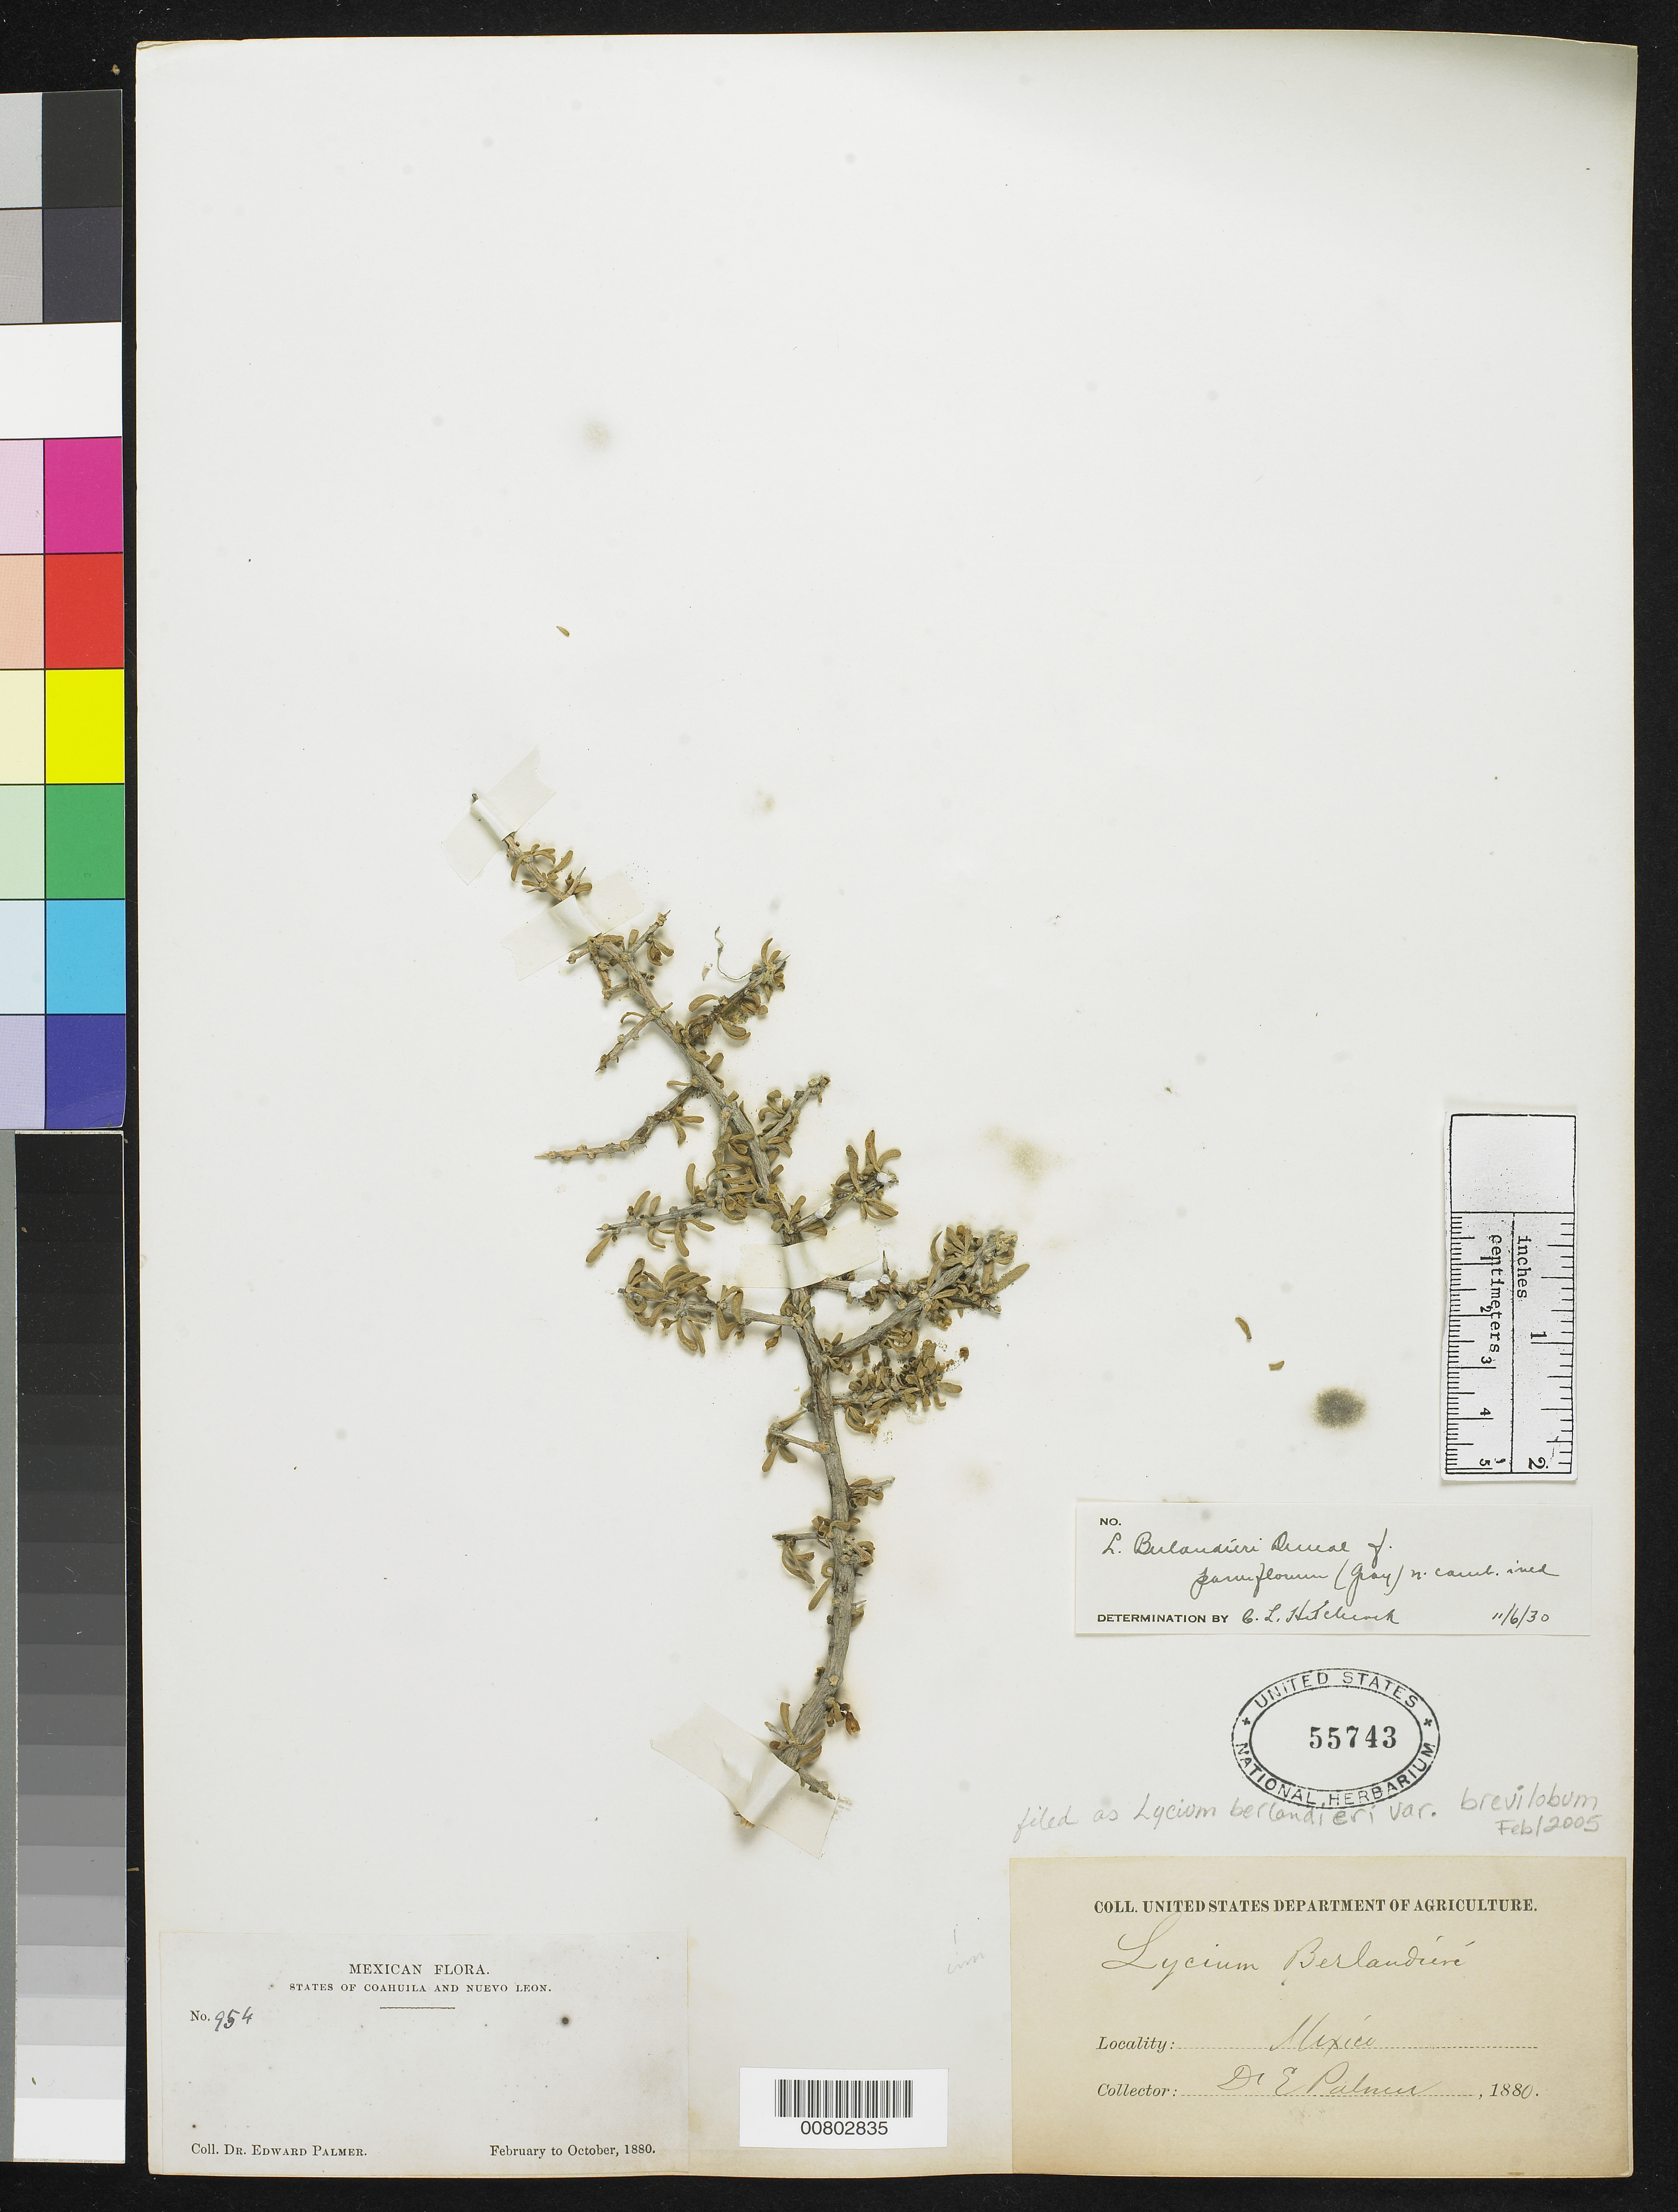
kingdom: Plantae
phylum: Tracheophyta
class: Magnoliopsida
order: Solanales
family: Solanaceae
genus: Lycium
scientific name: Lycium berlandieri var. brevilobum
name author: C.L. Hitchc.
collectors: E. Palmer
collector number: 954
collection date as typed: Feb 1880 to -- Oct 1880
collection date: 1880-02/1880-10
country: Mexico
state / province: Coahuila / Nuevo León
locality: States of Coahuila and Nuevo León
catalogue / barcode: US 55743